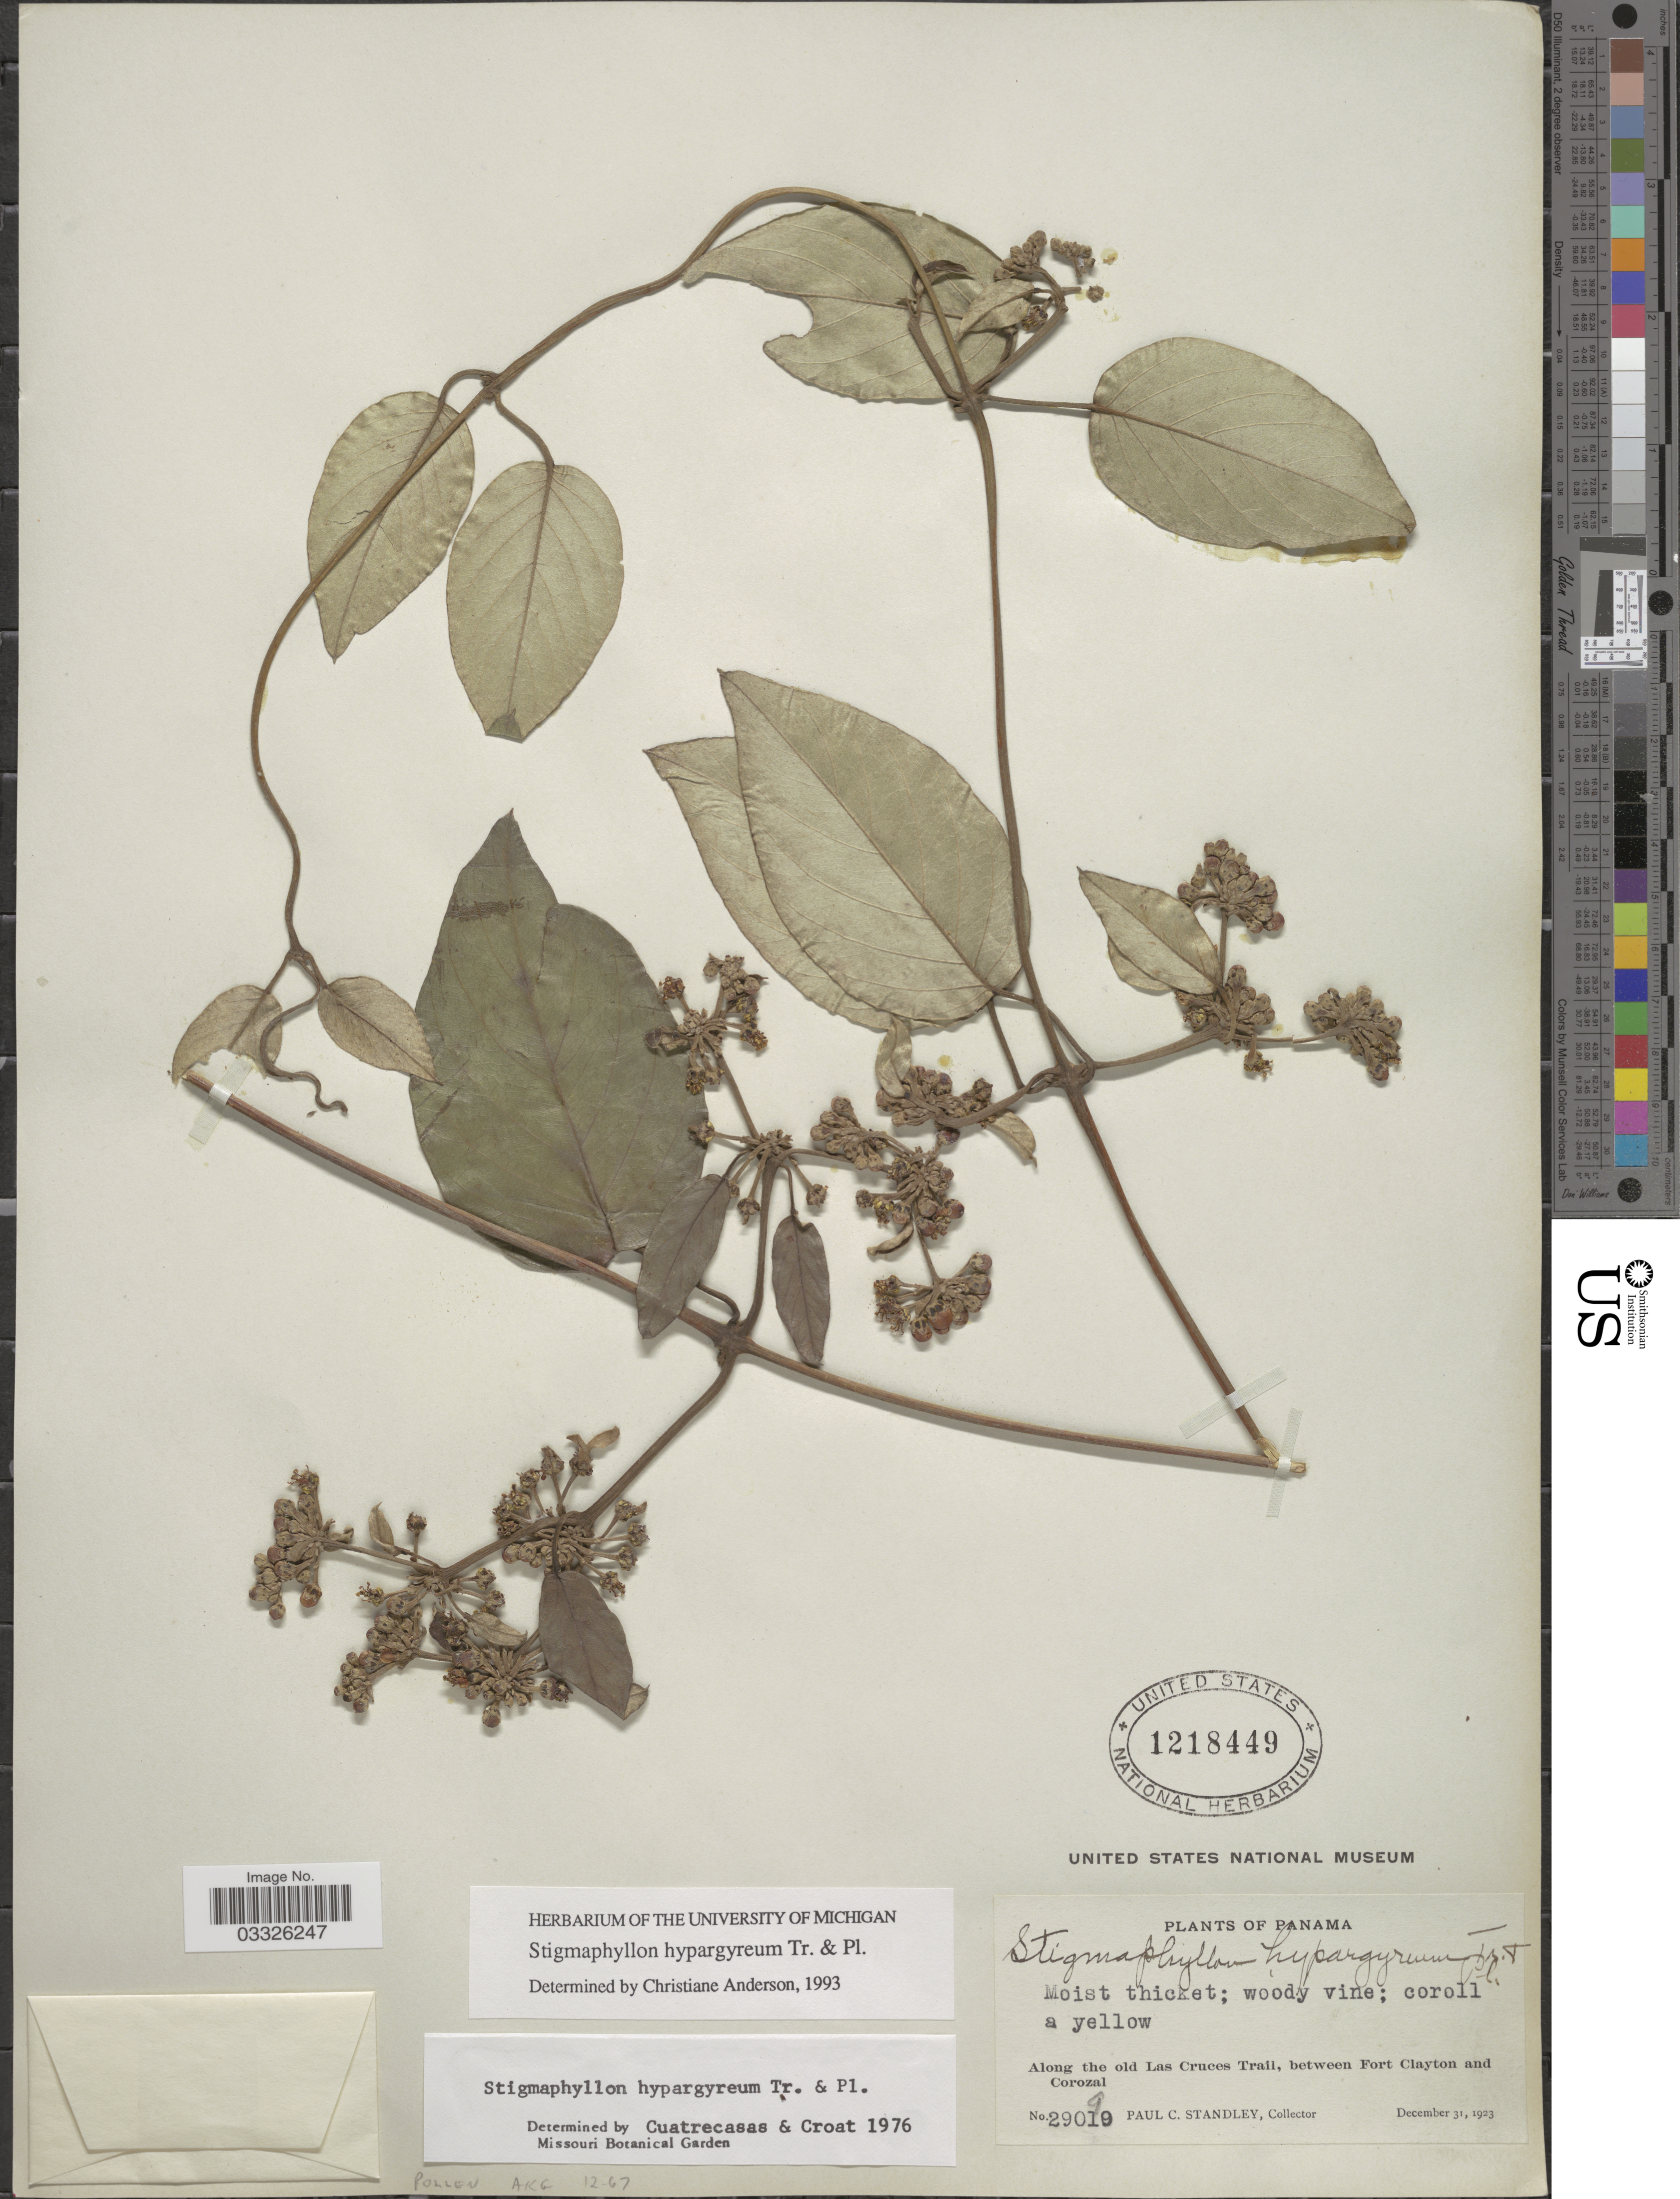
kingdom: Plantae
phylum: Tracheophyta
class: Magnoliopsida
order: Malpighiales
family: Malpighiaceae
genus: Stigmaphyllon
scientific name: Stigmaphyllon hypargyreum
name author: Triana & Planch.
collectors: P. C. Standley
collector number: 29099*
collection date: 1923-12-31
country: Panama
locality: Along the old Las Cruces Trail, between Fort Clayton and Corozal.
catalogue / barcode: US 1218449